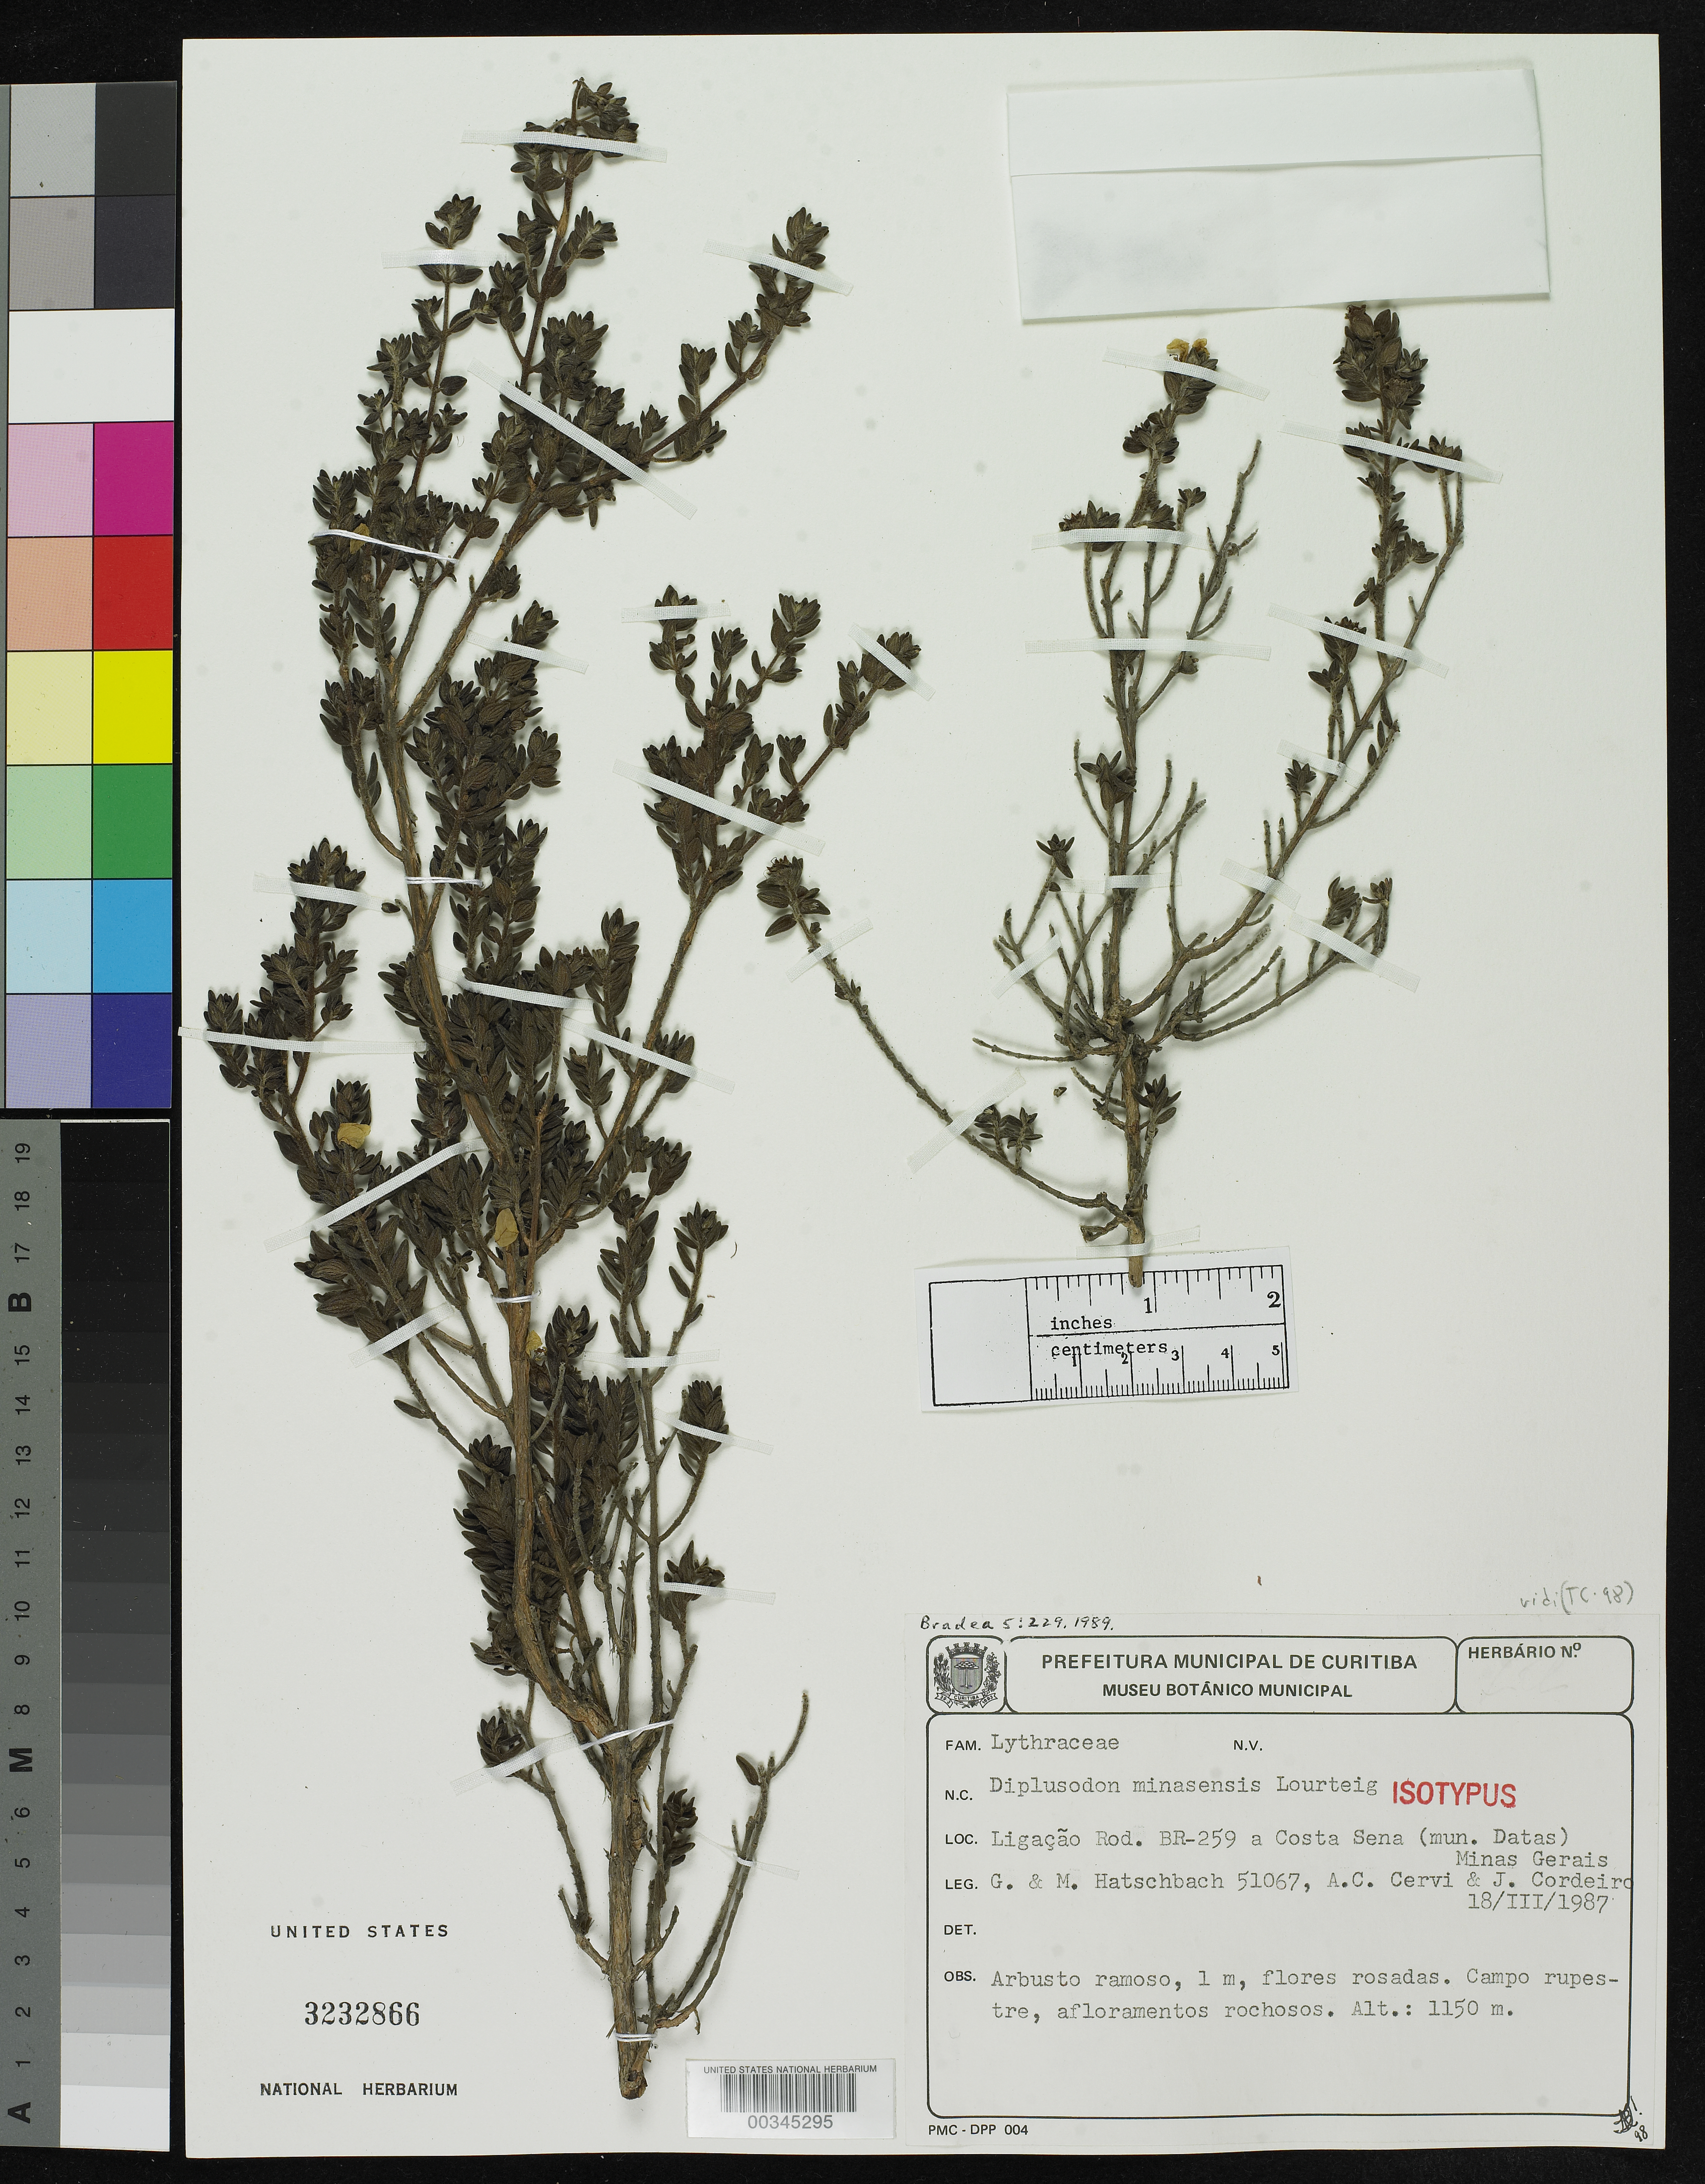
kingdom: Plantae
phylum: Tracheophyta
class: Magnoliopsida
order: Myrtales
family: Lythraceae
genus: Diplusodon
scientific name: Diplusodon minasensis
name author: Lourteig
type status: Isotype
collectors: G. Hatschbach & M. M. Hatschbach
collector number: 51067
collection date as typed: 18 Mar 1987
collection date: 1987-03-18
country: Brazil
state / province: Minas Gerais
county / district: Datas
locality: Ligacao Rod. BR-259 a Costasena.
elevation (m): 1150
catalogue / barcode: US 3232866